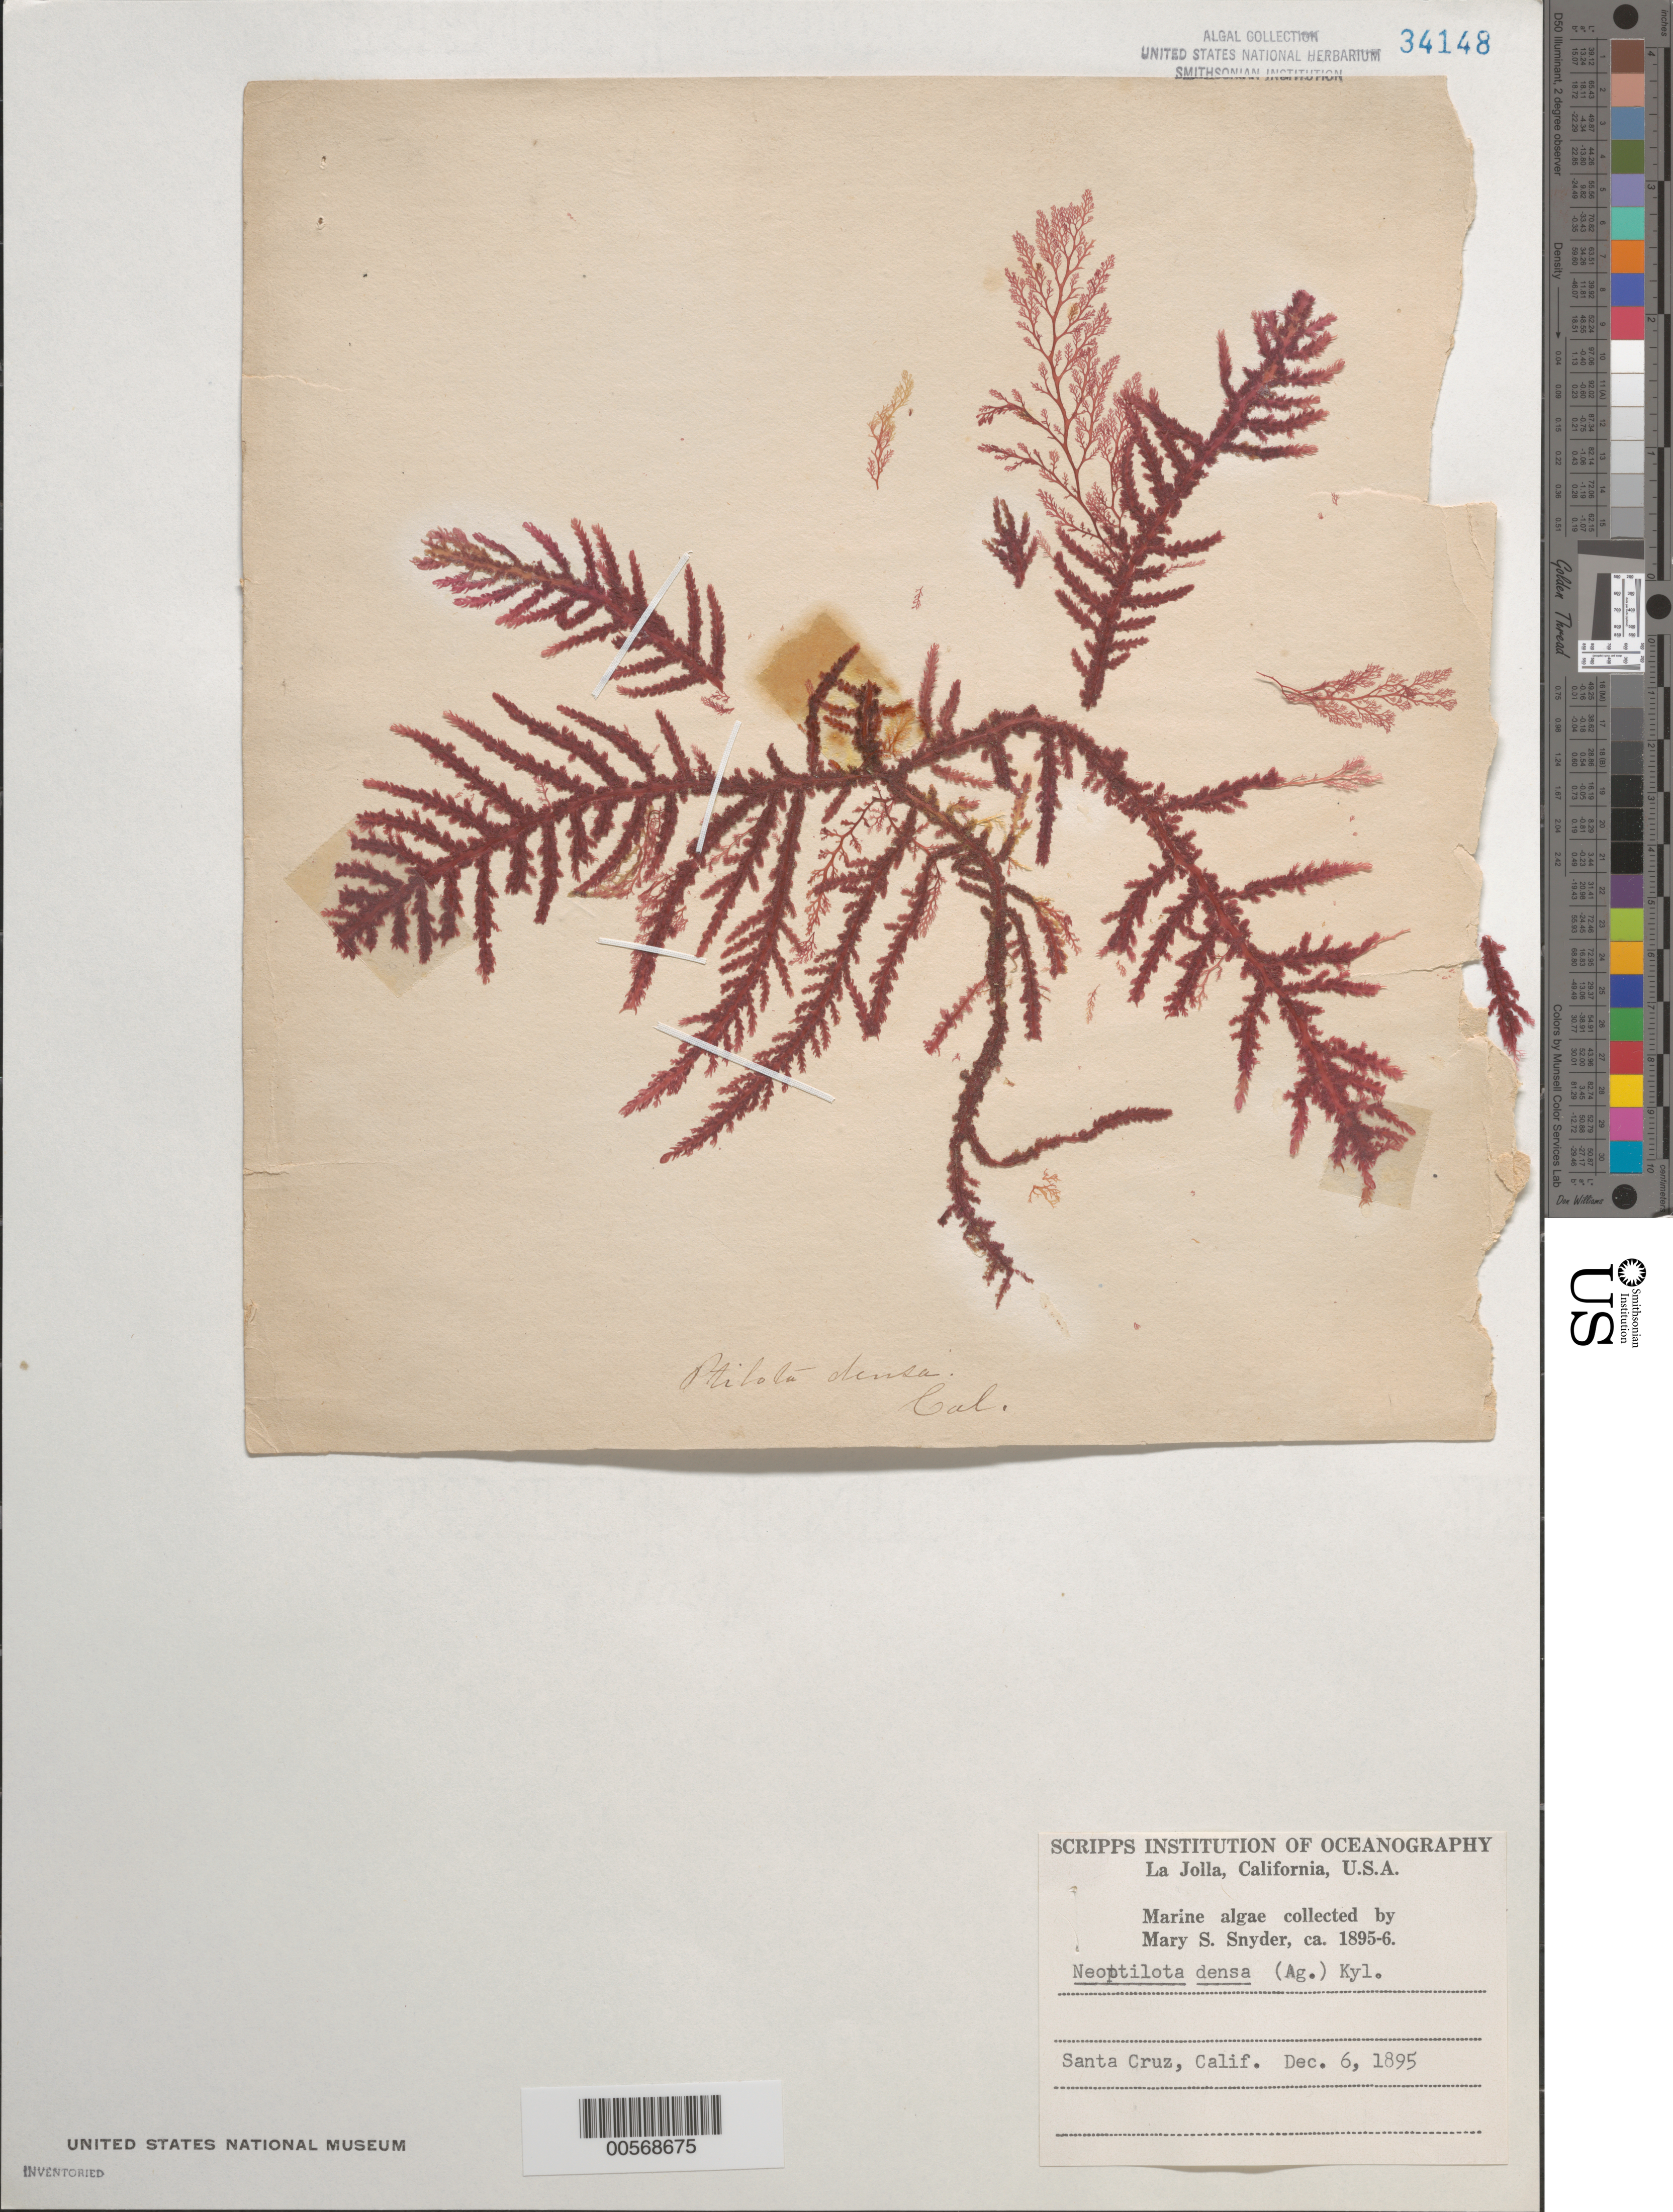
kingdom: Plantae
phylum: Rhodophyta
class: Florideophyceae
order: Ceramiales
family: Wrangeliaceae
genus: Ptilota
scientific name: Ptilota densa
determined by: Algae name updating Project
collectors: M. Snyder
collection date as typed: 06 Dec 1895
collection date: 1895-12-06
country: United States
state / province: California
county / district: Santa Cruz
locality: Santa Cruz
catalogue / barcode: US 34148